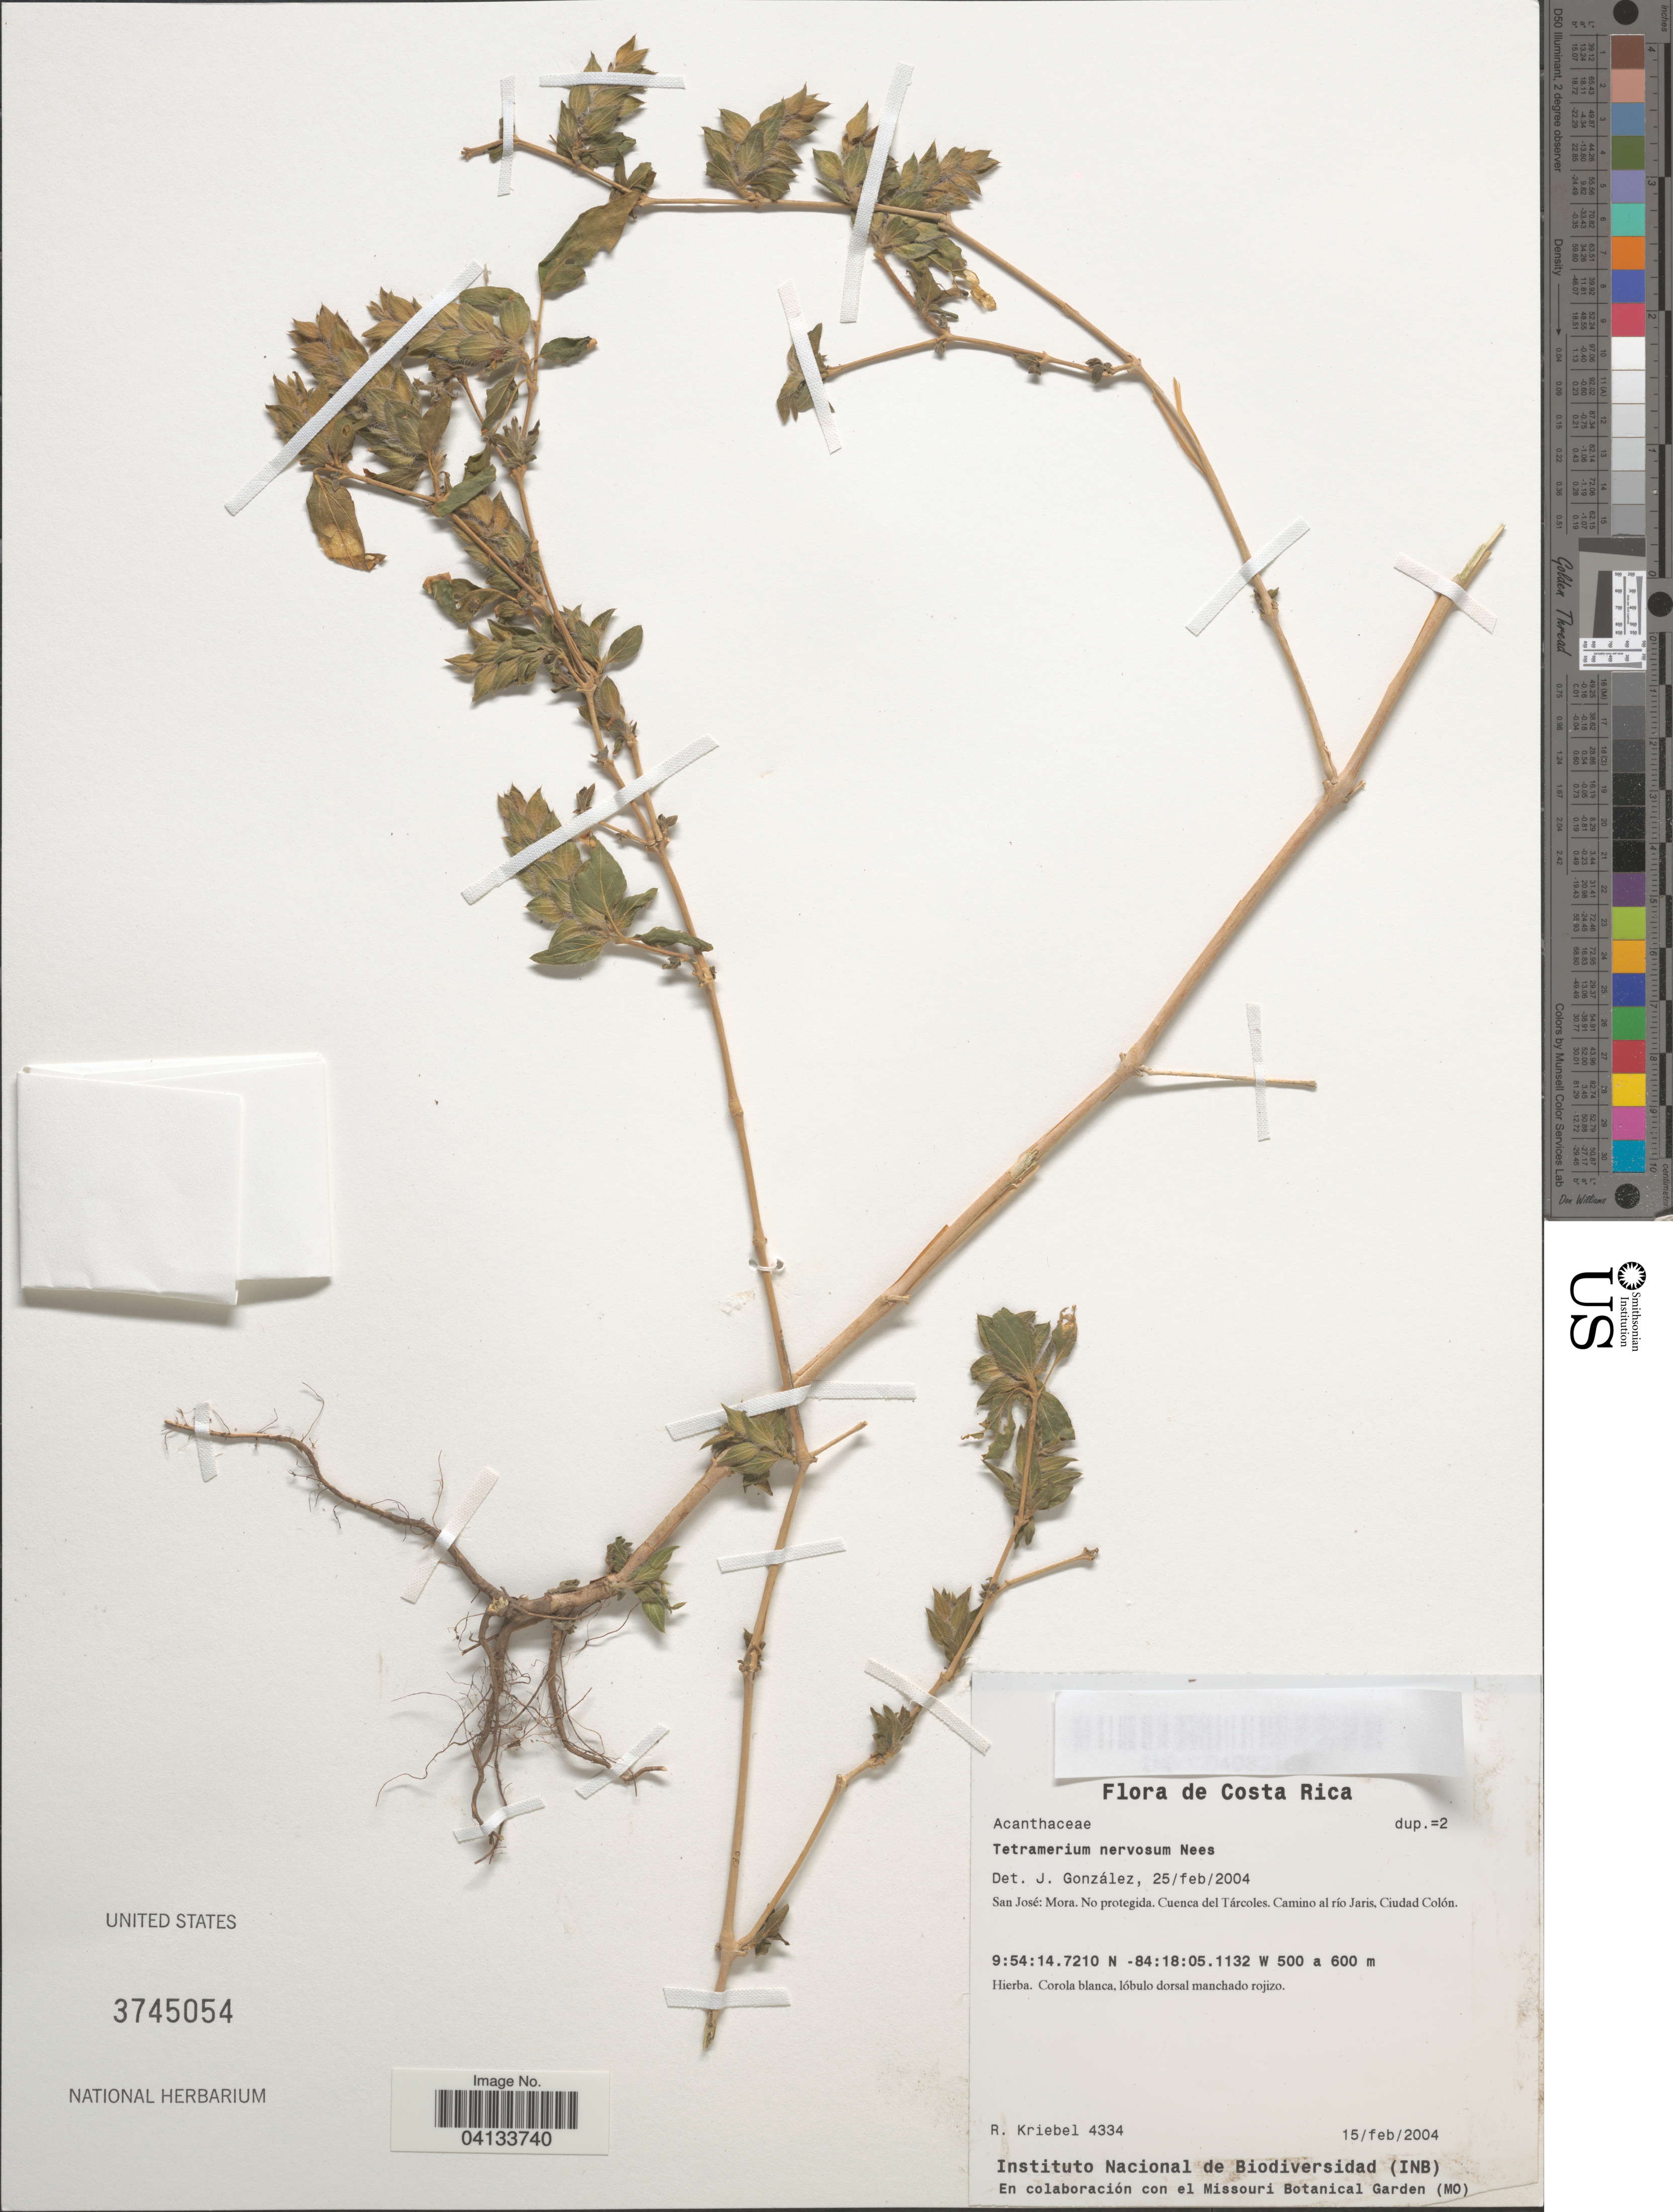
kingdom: Plantae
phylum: Tracheophyta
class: Magnoliopsida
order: Lamiales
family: Acanthaceae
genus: Tetramerium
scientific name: Tetramerium nervosum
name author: Nees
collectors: R. Kriebel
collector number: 4334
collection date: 2004-02-15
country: Costa Rica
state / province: San José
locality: Mora. No protegida. Cuenca del Tárcoles. Camino al río Jaris, Ciudad Colón.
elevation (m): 500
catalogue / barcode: US 3745054